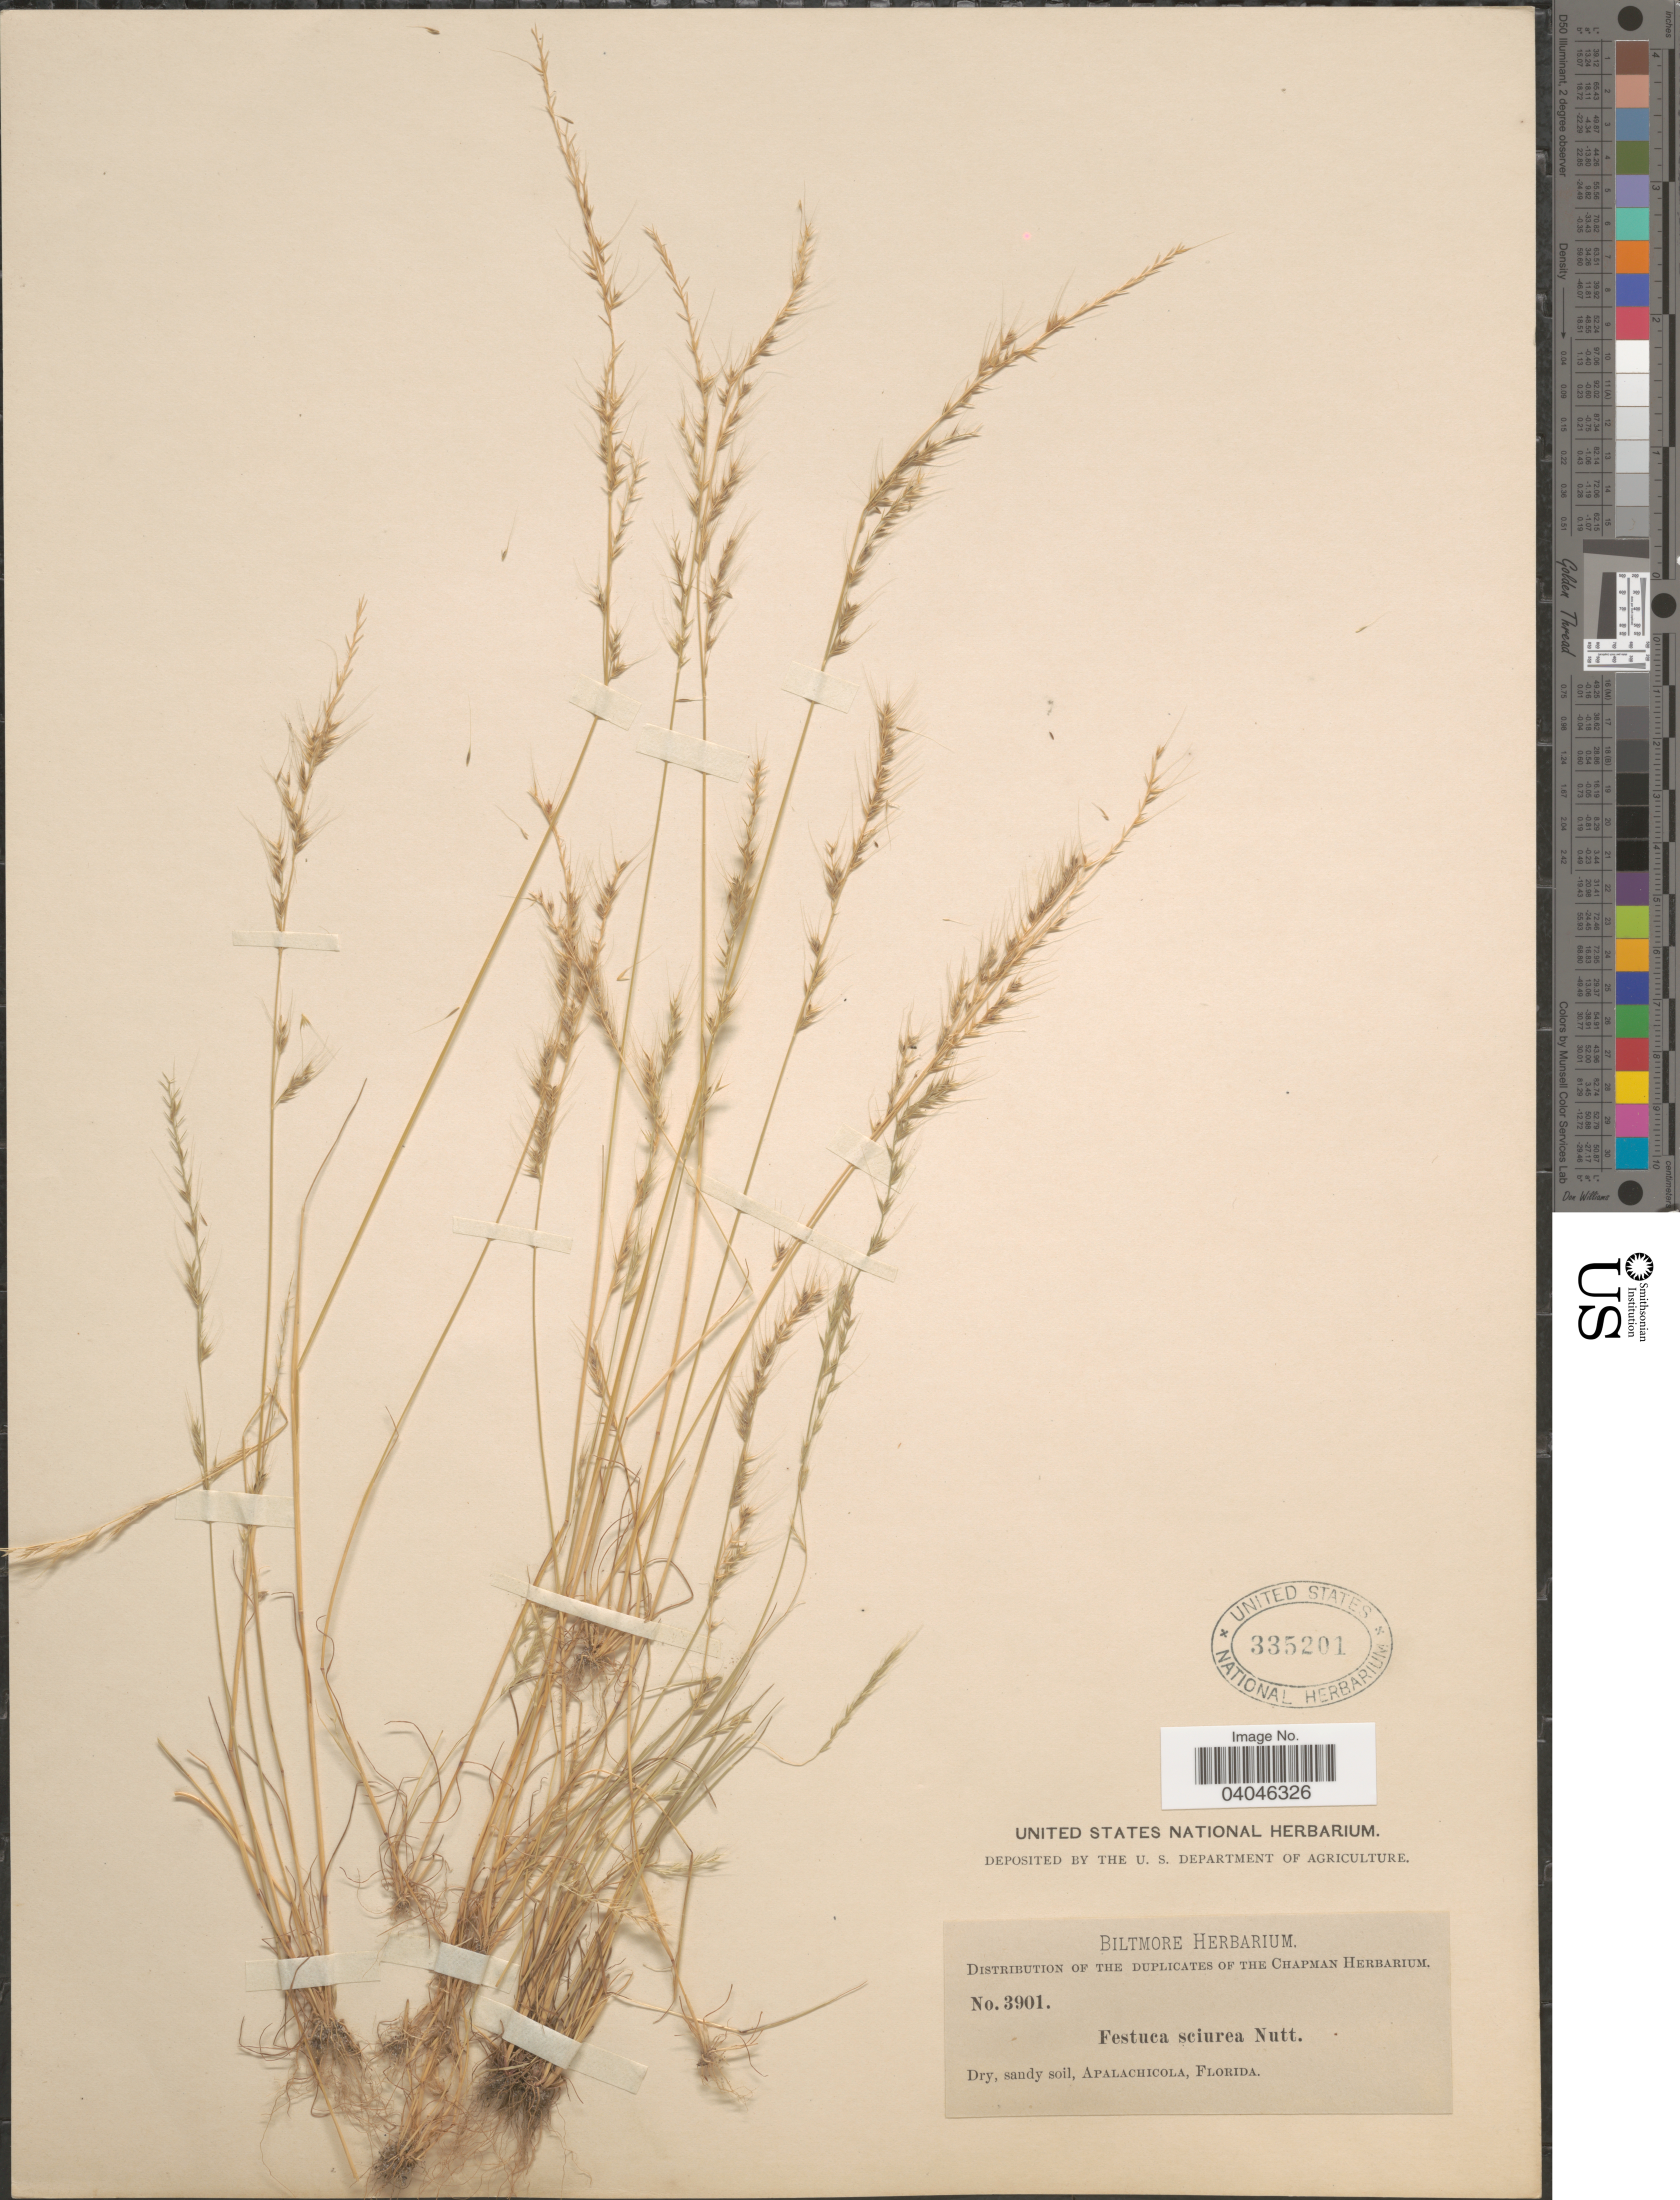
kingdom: Plantae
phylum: Tracheophyta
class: Liliopsida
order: Poales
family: Poaceae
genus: Festuca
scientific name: Festuca sciurea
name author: Nutt.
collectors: ex herb. Biltmore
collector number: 3901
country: United States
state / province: Florida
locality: Apalachicola.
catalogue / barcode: US 335201